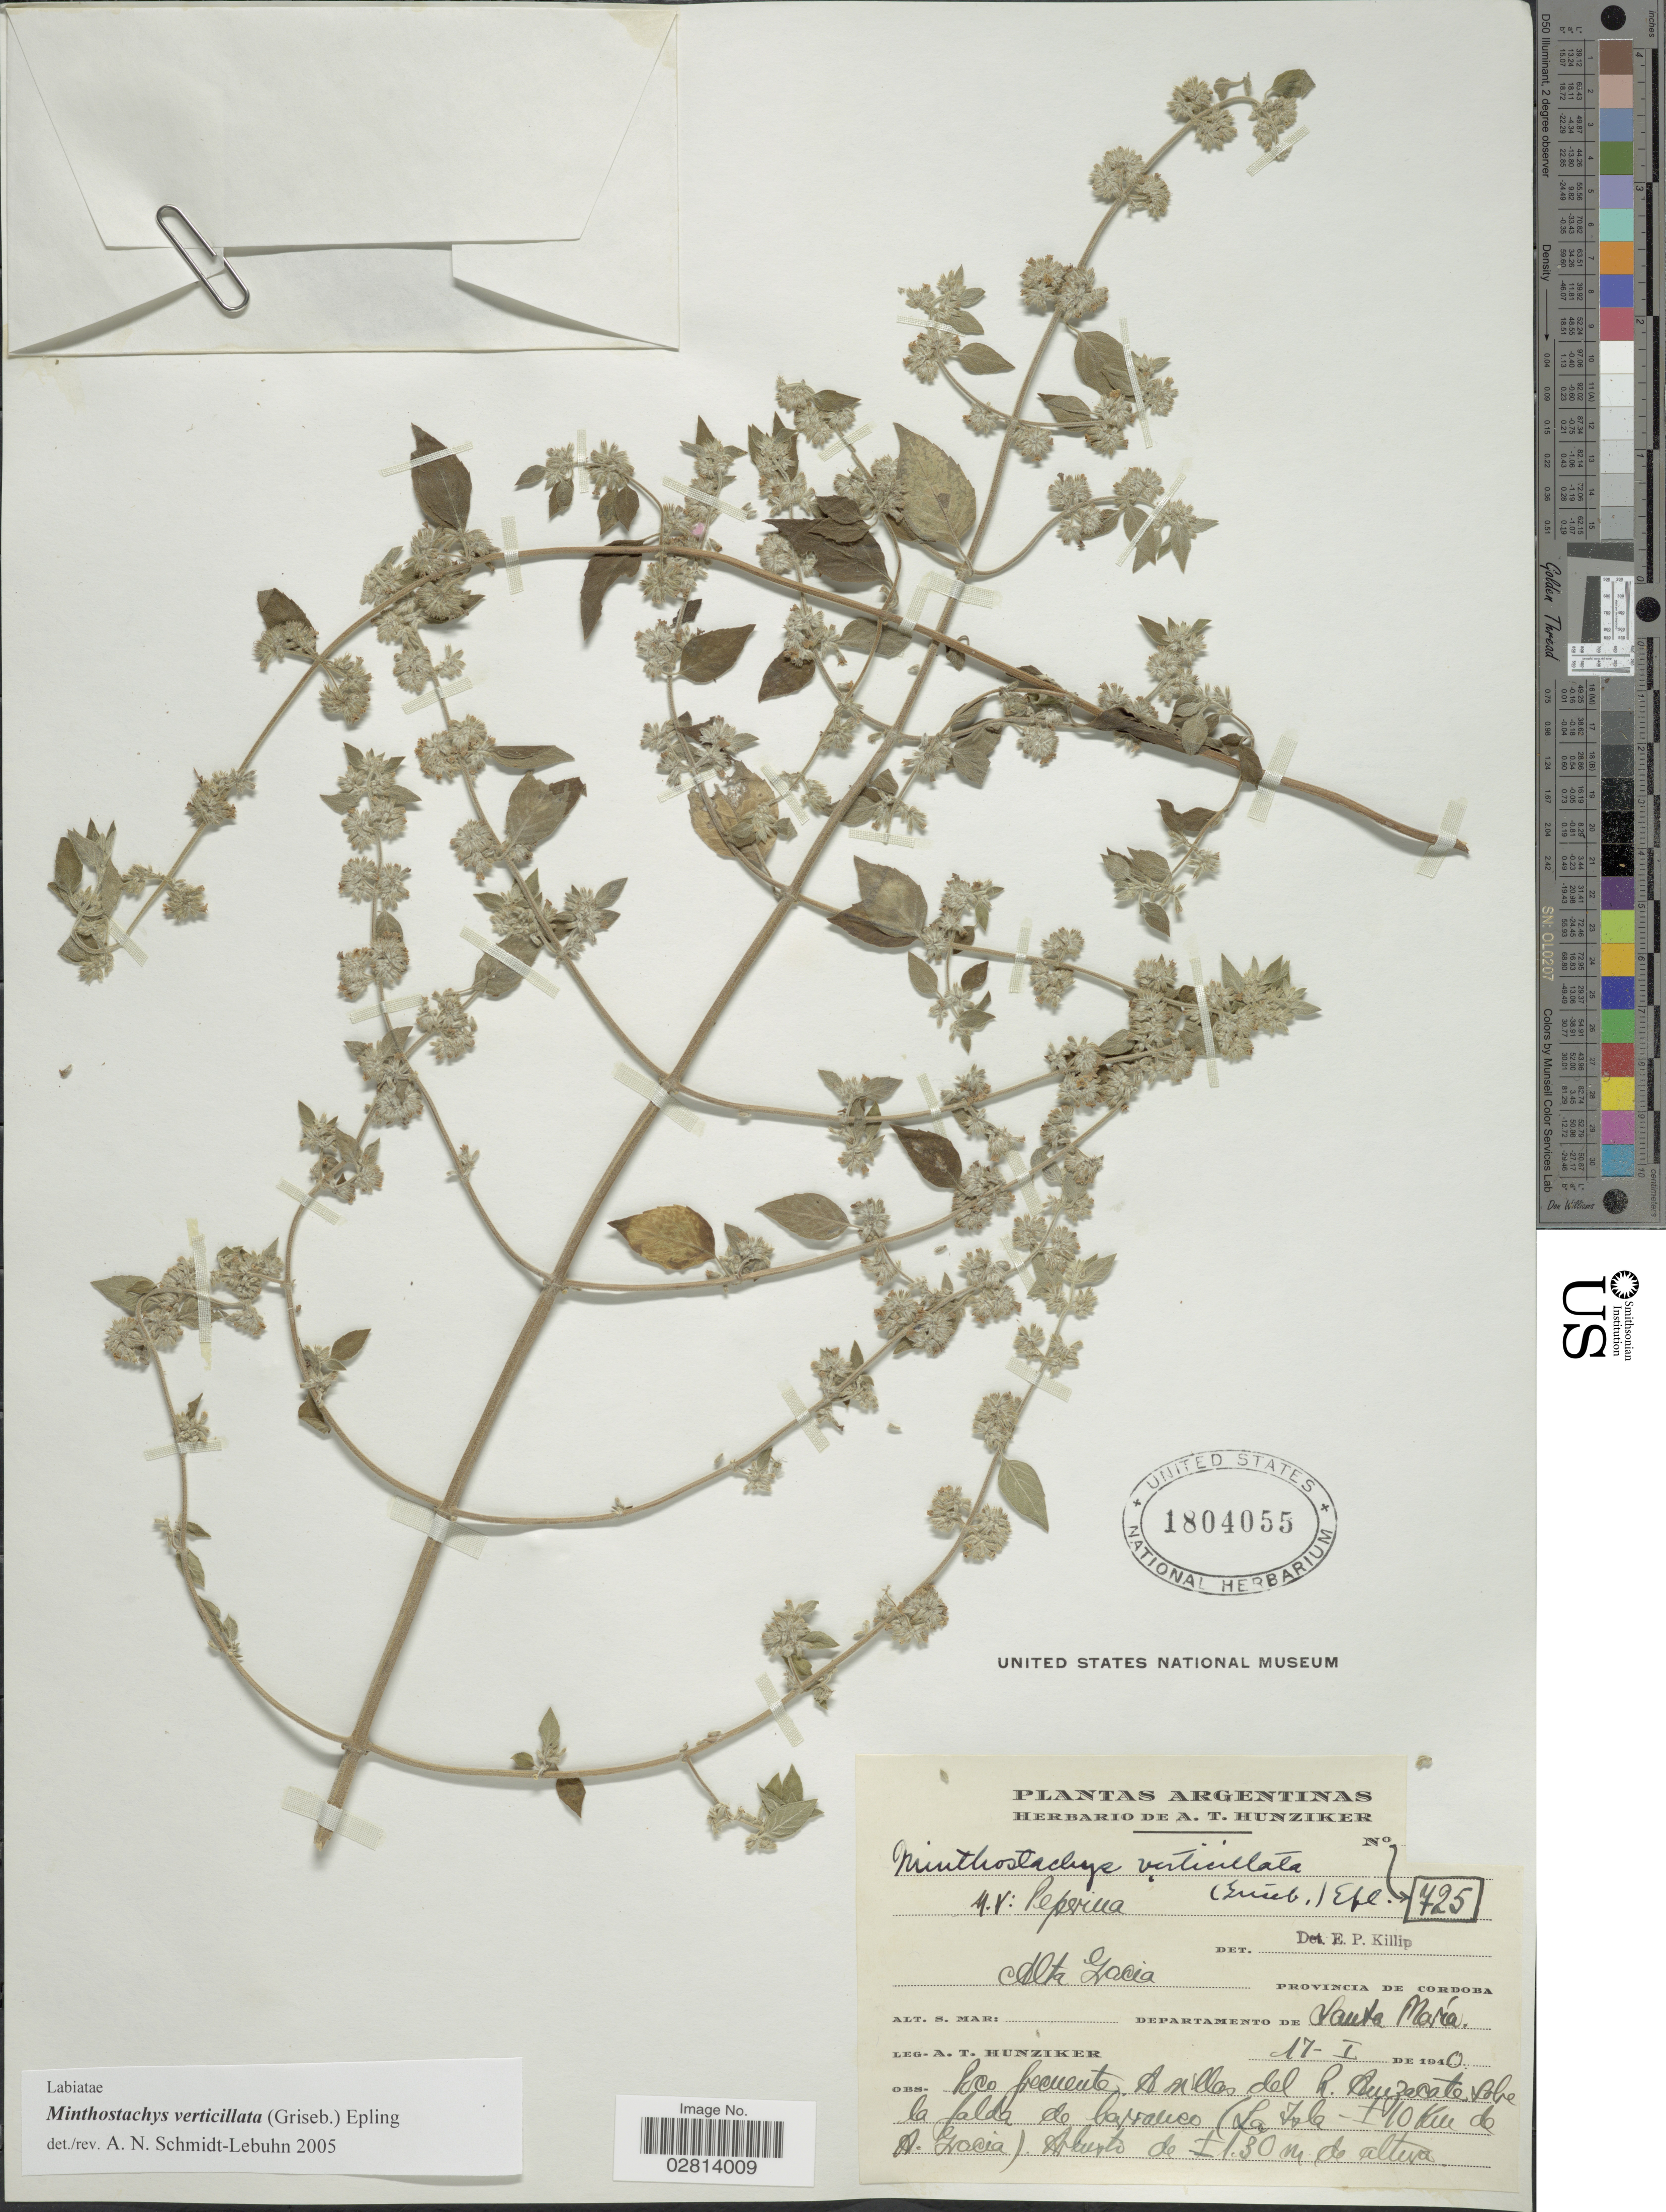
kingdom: Plantae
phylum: Tracheophyta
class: Magnoliopsida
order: Lamiales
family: Lamiaceae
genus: Minthostachys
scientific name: Minthostachys verticillata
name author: (Griseb.) Epling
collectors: A. T. Hunziker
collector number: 725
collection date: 1940-01-17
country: Argentina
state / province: Cordoba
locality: Provincia de Cordoba, Departamento de Santa María, A orillas del R. Anizacate sobre la falda de barranco (La Iola - ± 10 Km de A. Gracia).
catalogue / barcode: US 1804055